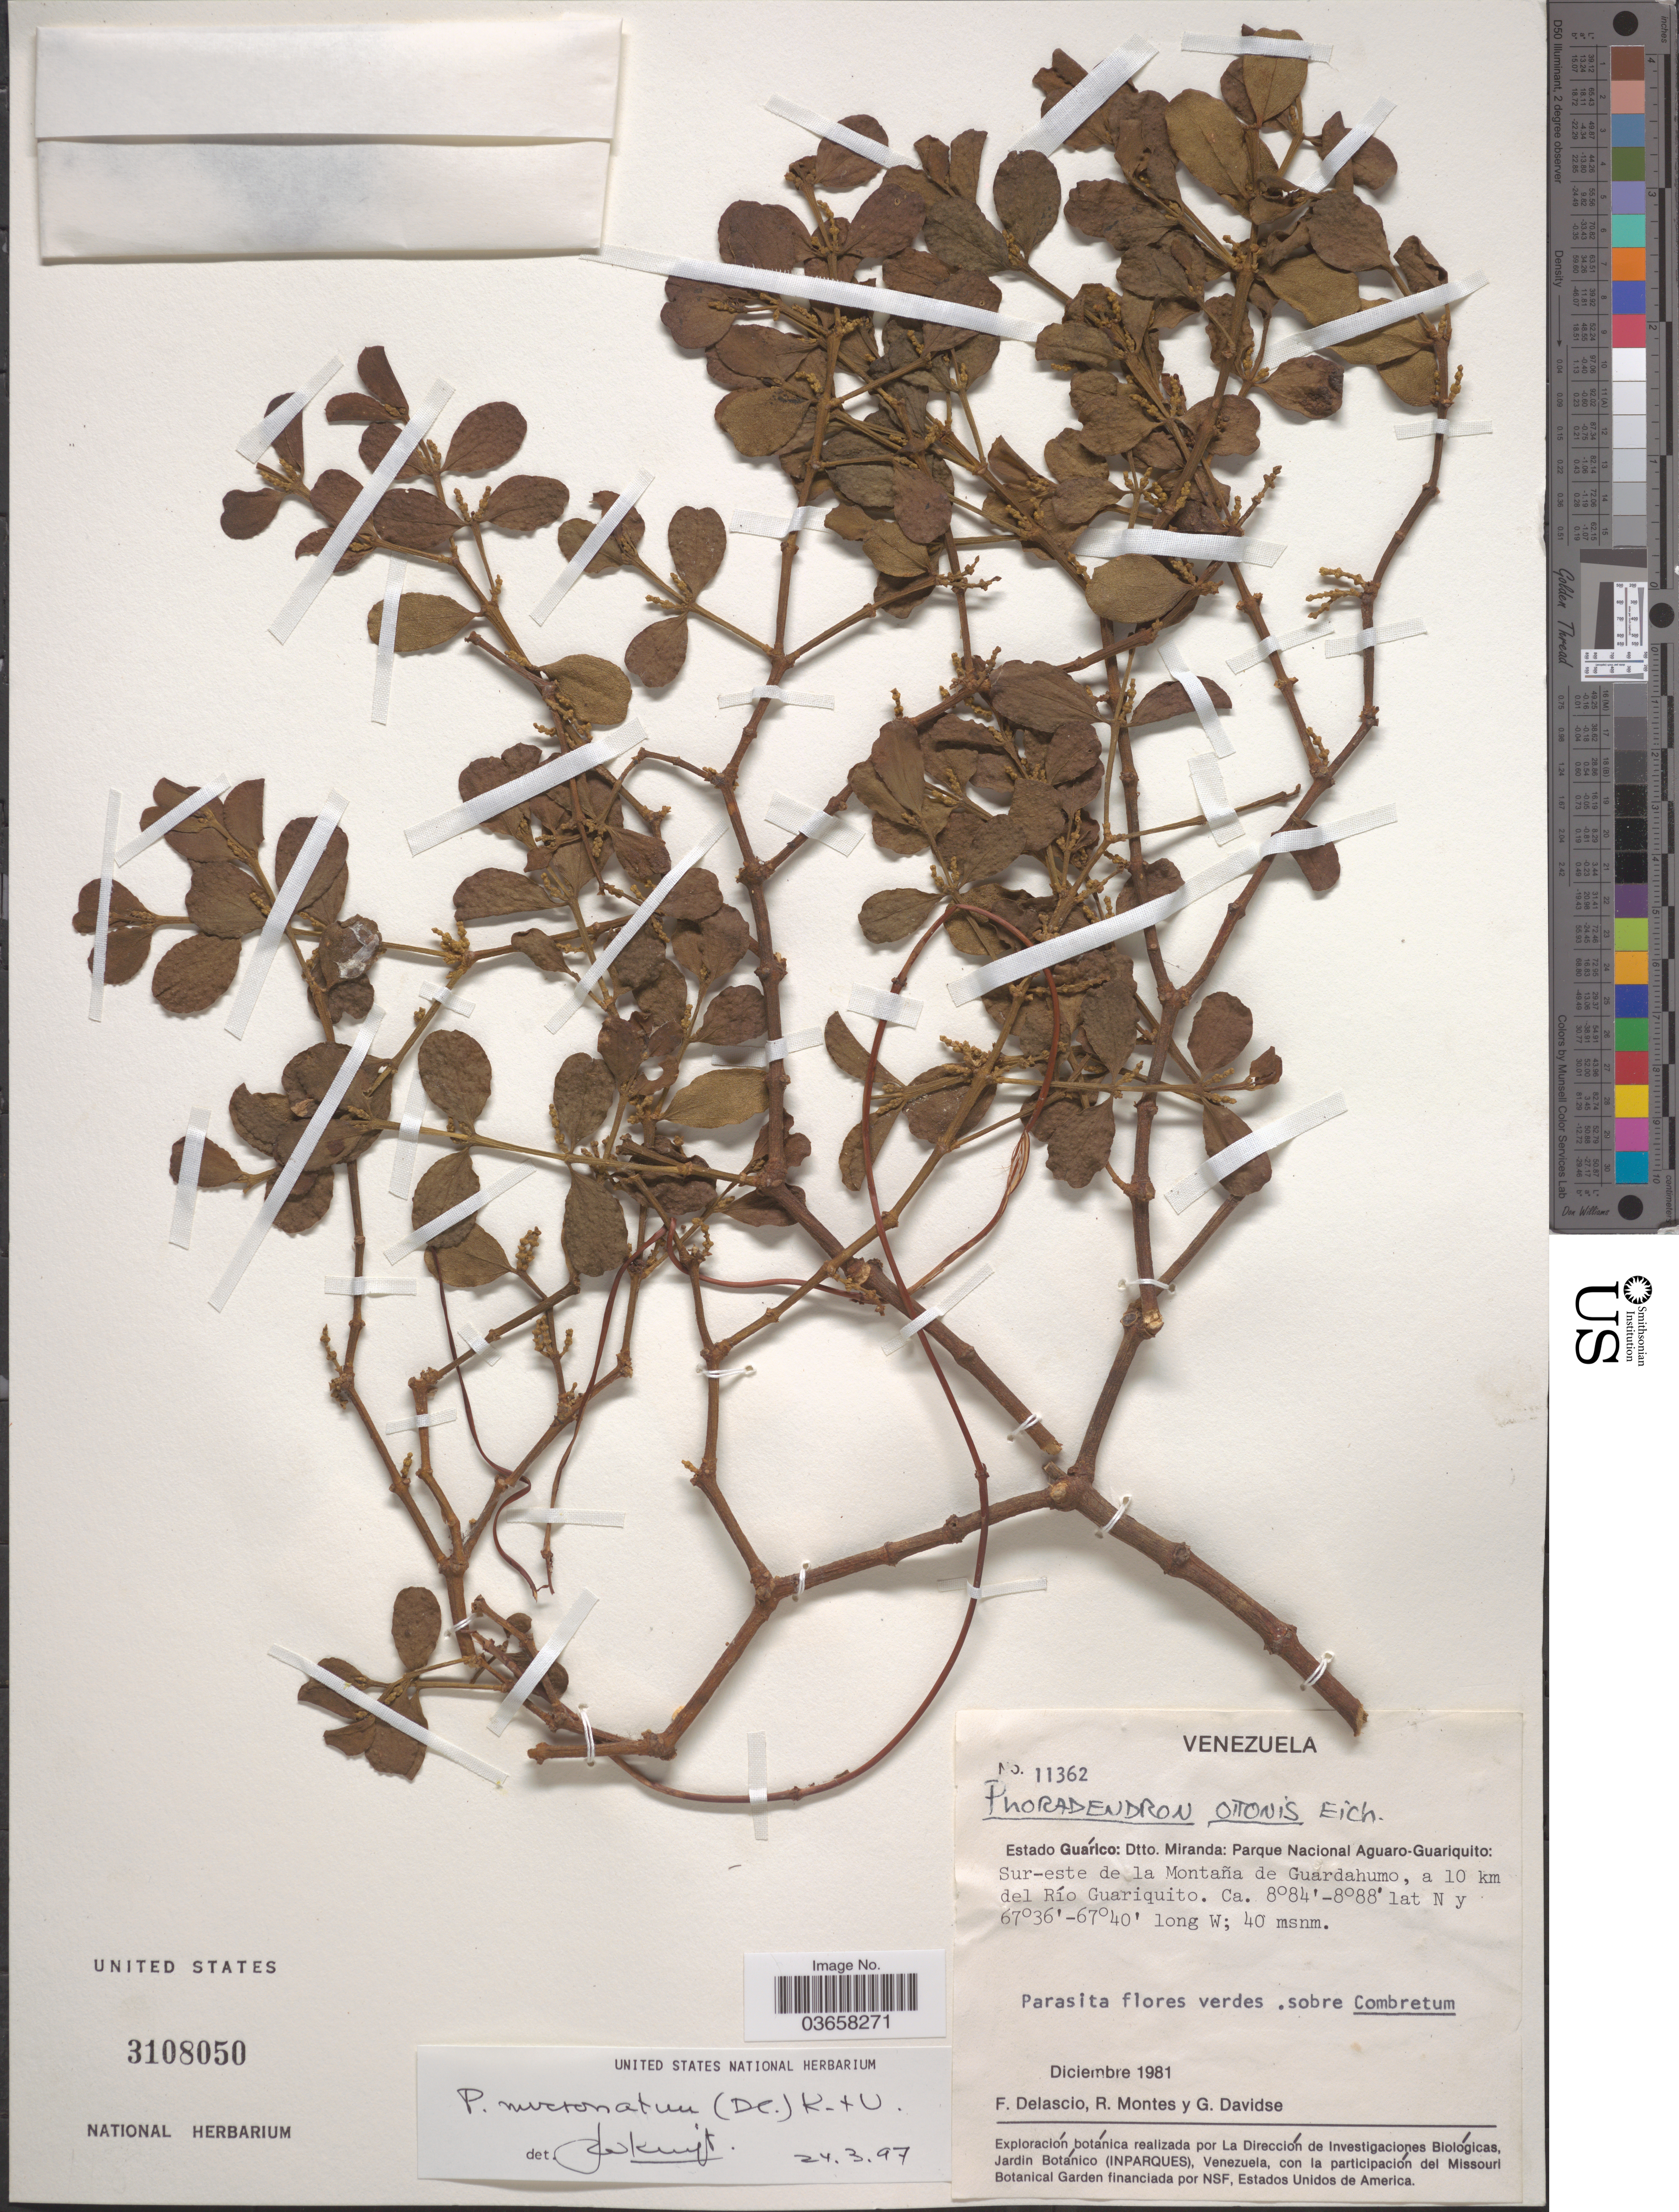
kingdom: Plantae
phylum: Tracheophyta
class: Magnoliopsida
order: Santalales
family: Viscaceae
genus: Phoradendron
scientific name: Phoradendron mucronatum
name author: (DC.) Krug & Urb.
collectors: F. Delascio C., R. Montes & G. Davidse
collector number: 11362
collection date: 1981-12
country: Venezuela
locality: Estado Guárico: Dtto. Miranda: Parque Nacional Aguaro-Guariquito: Sur-este de la Montaña de Guardahumo, a 10 km del Río Guariquito.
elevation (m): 40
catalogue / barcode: US 3108050